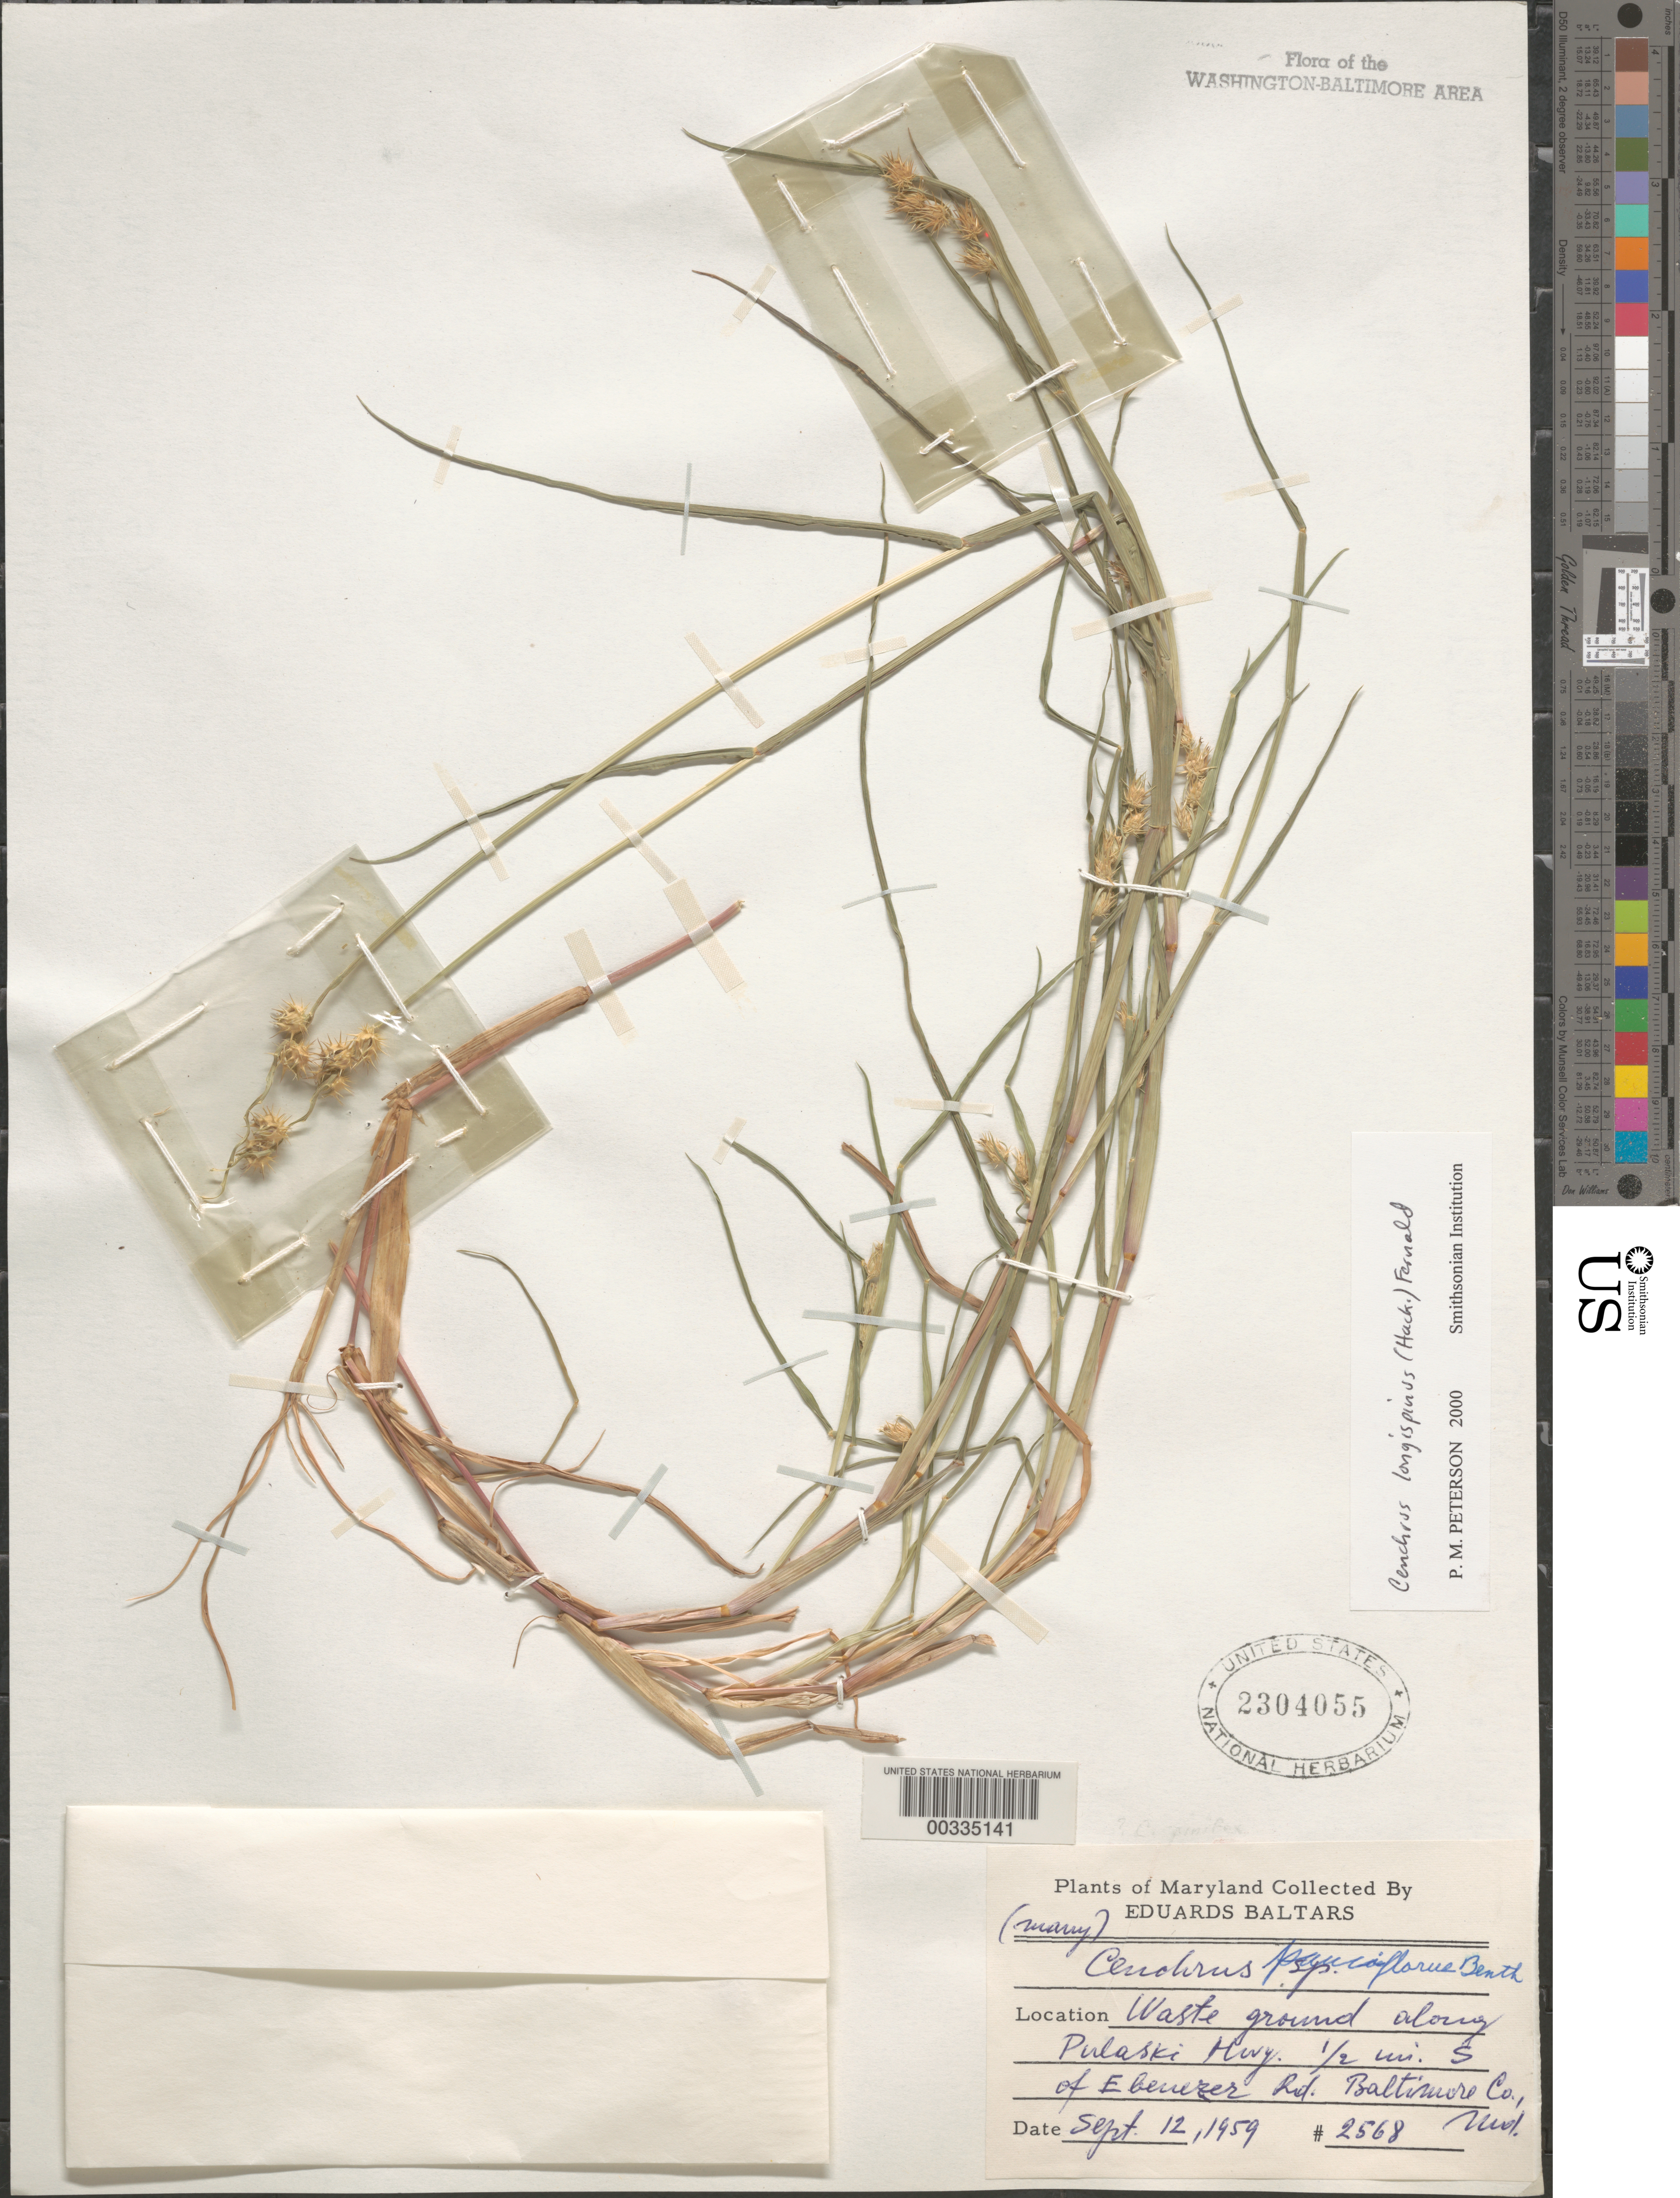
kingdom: Plantae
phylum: Tracheophyta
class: Liliopsida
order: Poales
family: Poaceae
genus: Cenchrus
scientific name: Cenchrus longispinus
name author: (Hack.) Fernald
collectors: E. Baltars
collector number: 2568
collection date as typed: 12 Sep 1959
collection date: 1959-09-12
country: United States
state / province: Maryland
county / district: Baltimore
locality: Pulaski Highway, south of Ebenezer road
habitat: Waste ground along highway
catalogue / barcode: US 2304055